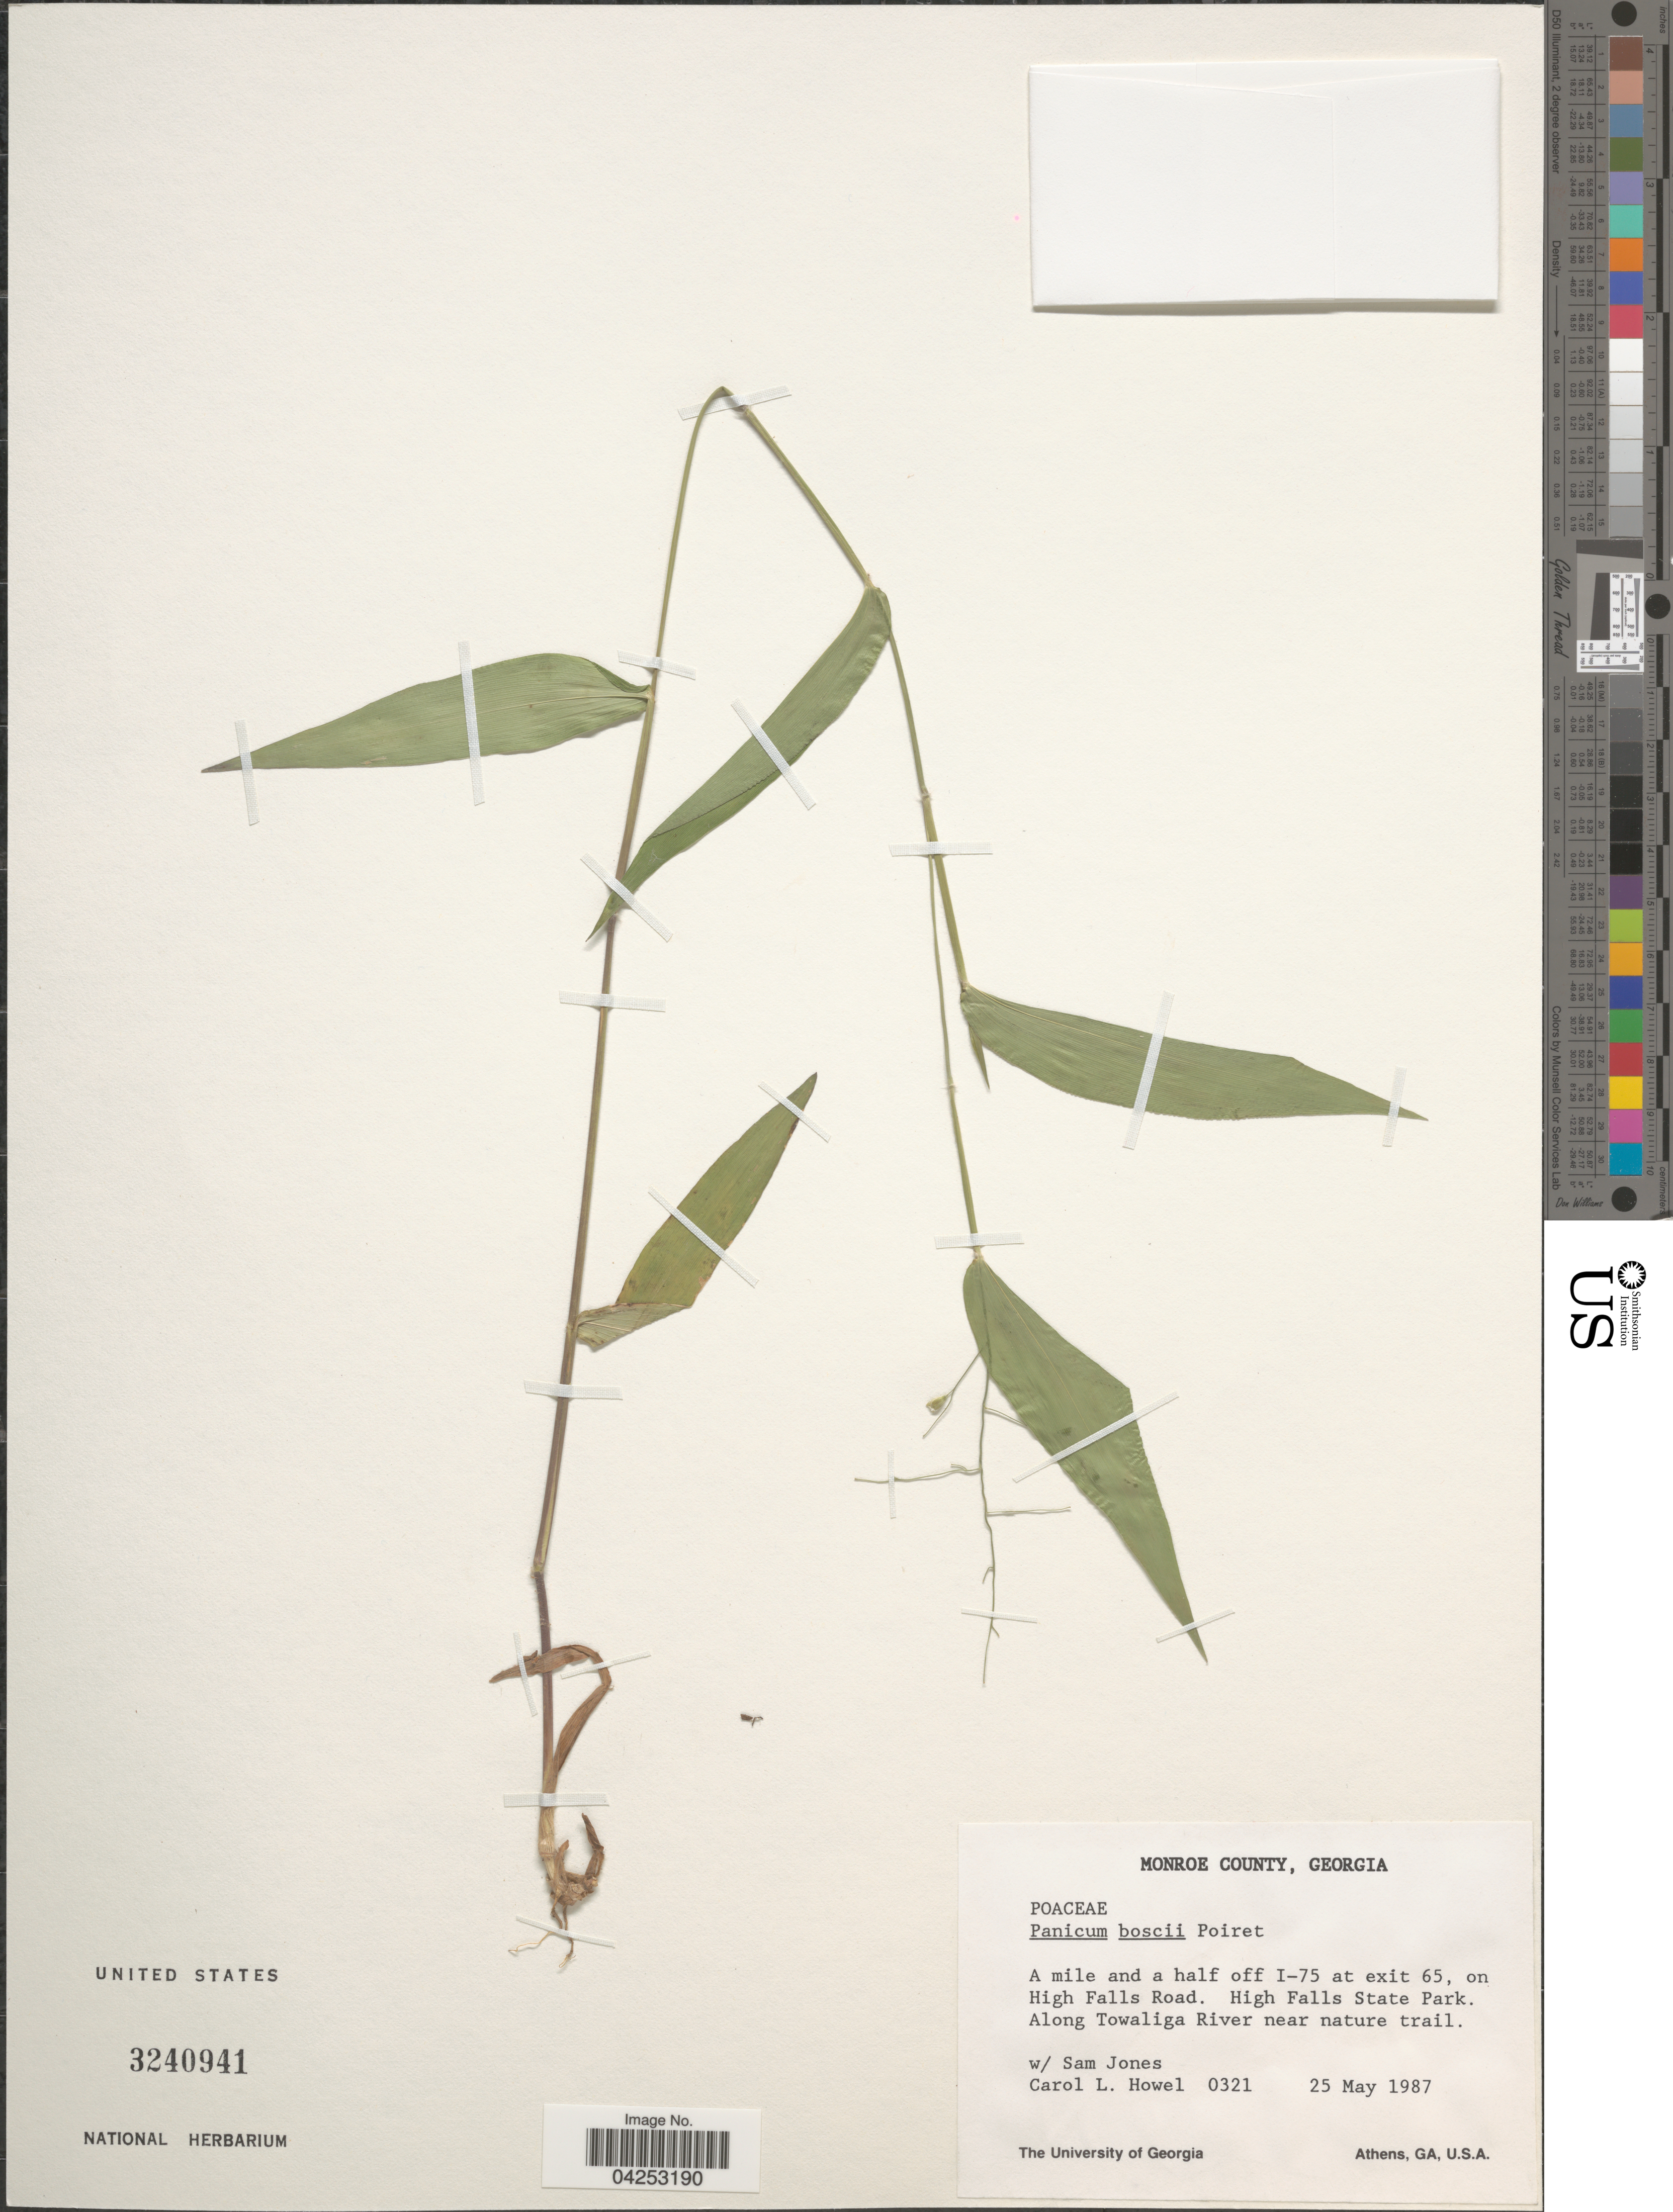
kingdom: Plantae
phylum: Tracheophyta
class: Liliopsida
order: Poales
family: Poaceae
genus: Dichanthelium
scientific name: Dichanthelium boscii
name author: (Poir.) Gould & C.A. Clark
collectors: C. Howel & S. Jones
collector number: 0321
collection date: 1987-05-25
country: United States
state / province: Georgia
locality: Monroe County. A mile and a half off I-75 at exit 65, in High Falls Road. High Falls State Park. Along Towaliga River near nature trail.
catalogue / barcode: US 3240941